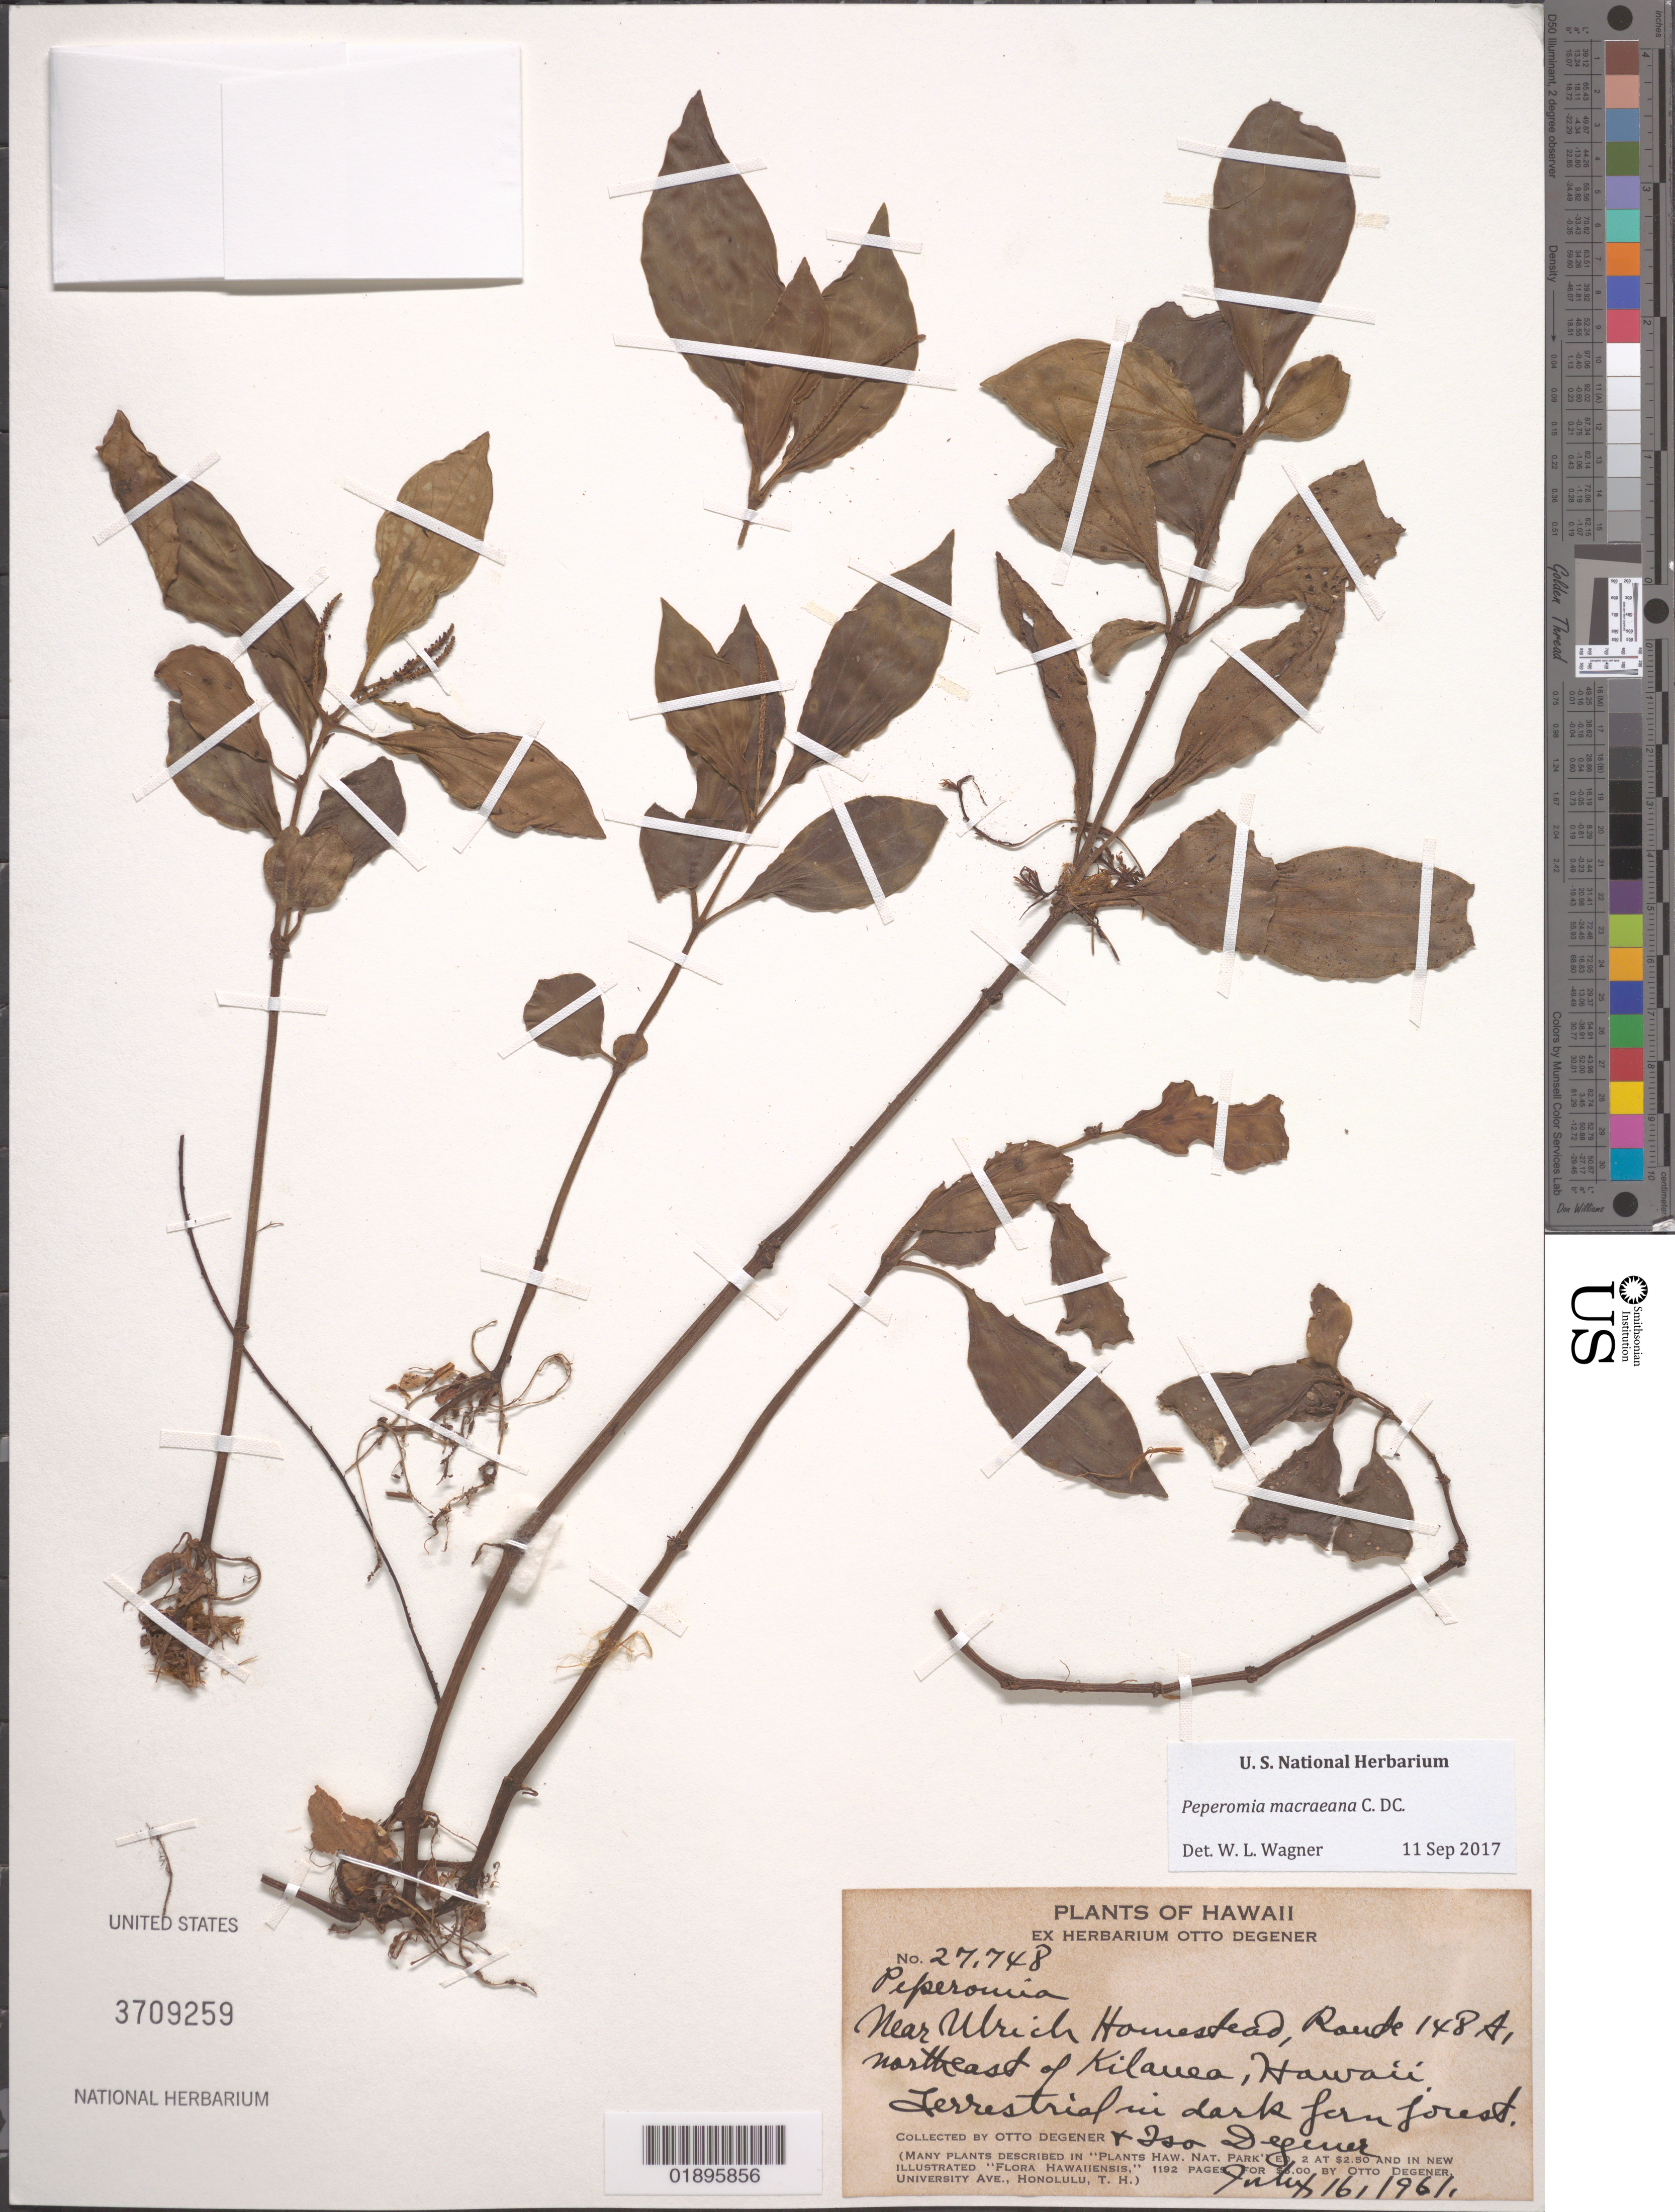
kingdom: Plantae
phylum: Tracheophyta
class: Magnoliopsida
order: Piperales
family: Piperaceae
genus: Peperomia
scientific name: Peperomia macraeana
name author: C. DC.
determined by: Wagner, W. L., (BOT), Smithsonian Institution - National Museum of Natural History (UNITED STATES)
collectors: O. Degener & I. Degener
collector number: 27748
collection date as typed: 16 Jul 1961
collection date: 1961-07-16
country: United States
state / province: Hawaii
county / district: Hawaii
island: Hawaii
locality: Near Ulrich Homestead, Route 148A, NE of Kilauea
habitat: Dark fern forest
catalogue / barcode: US 3709259